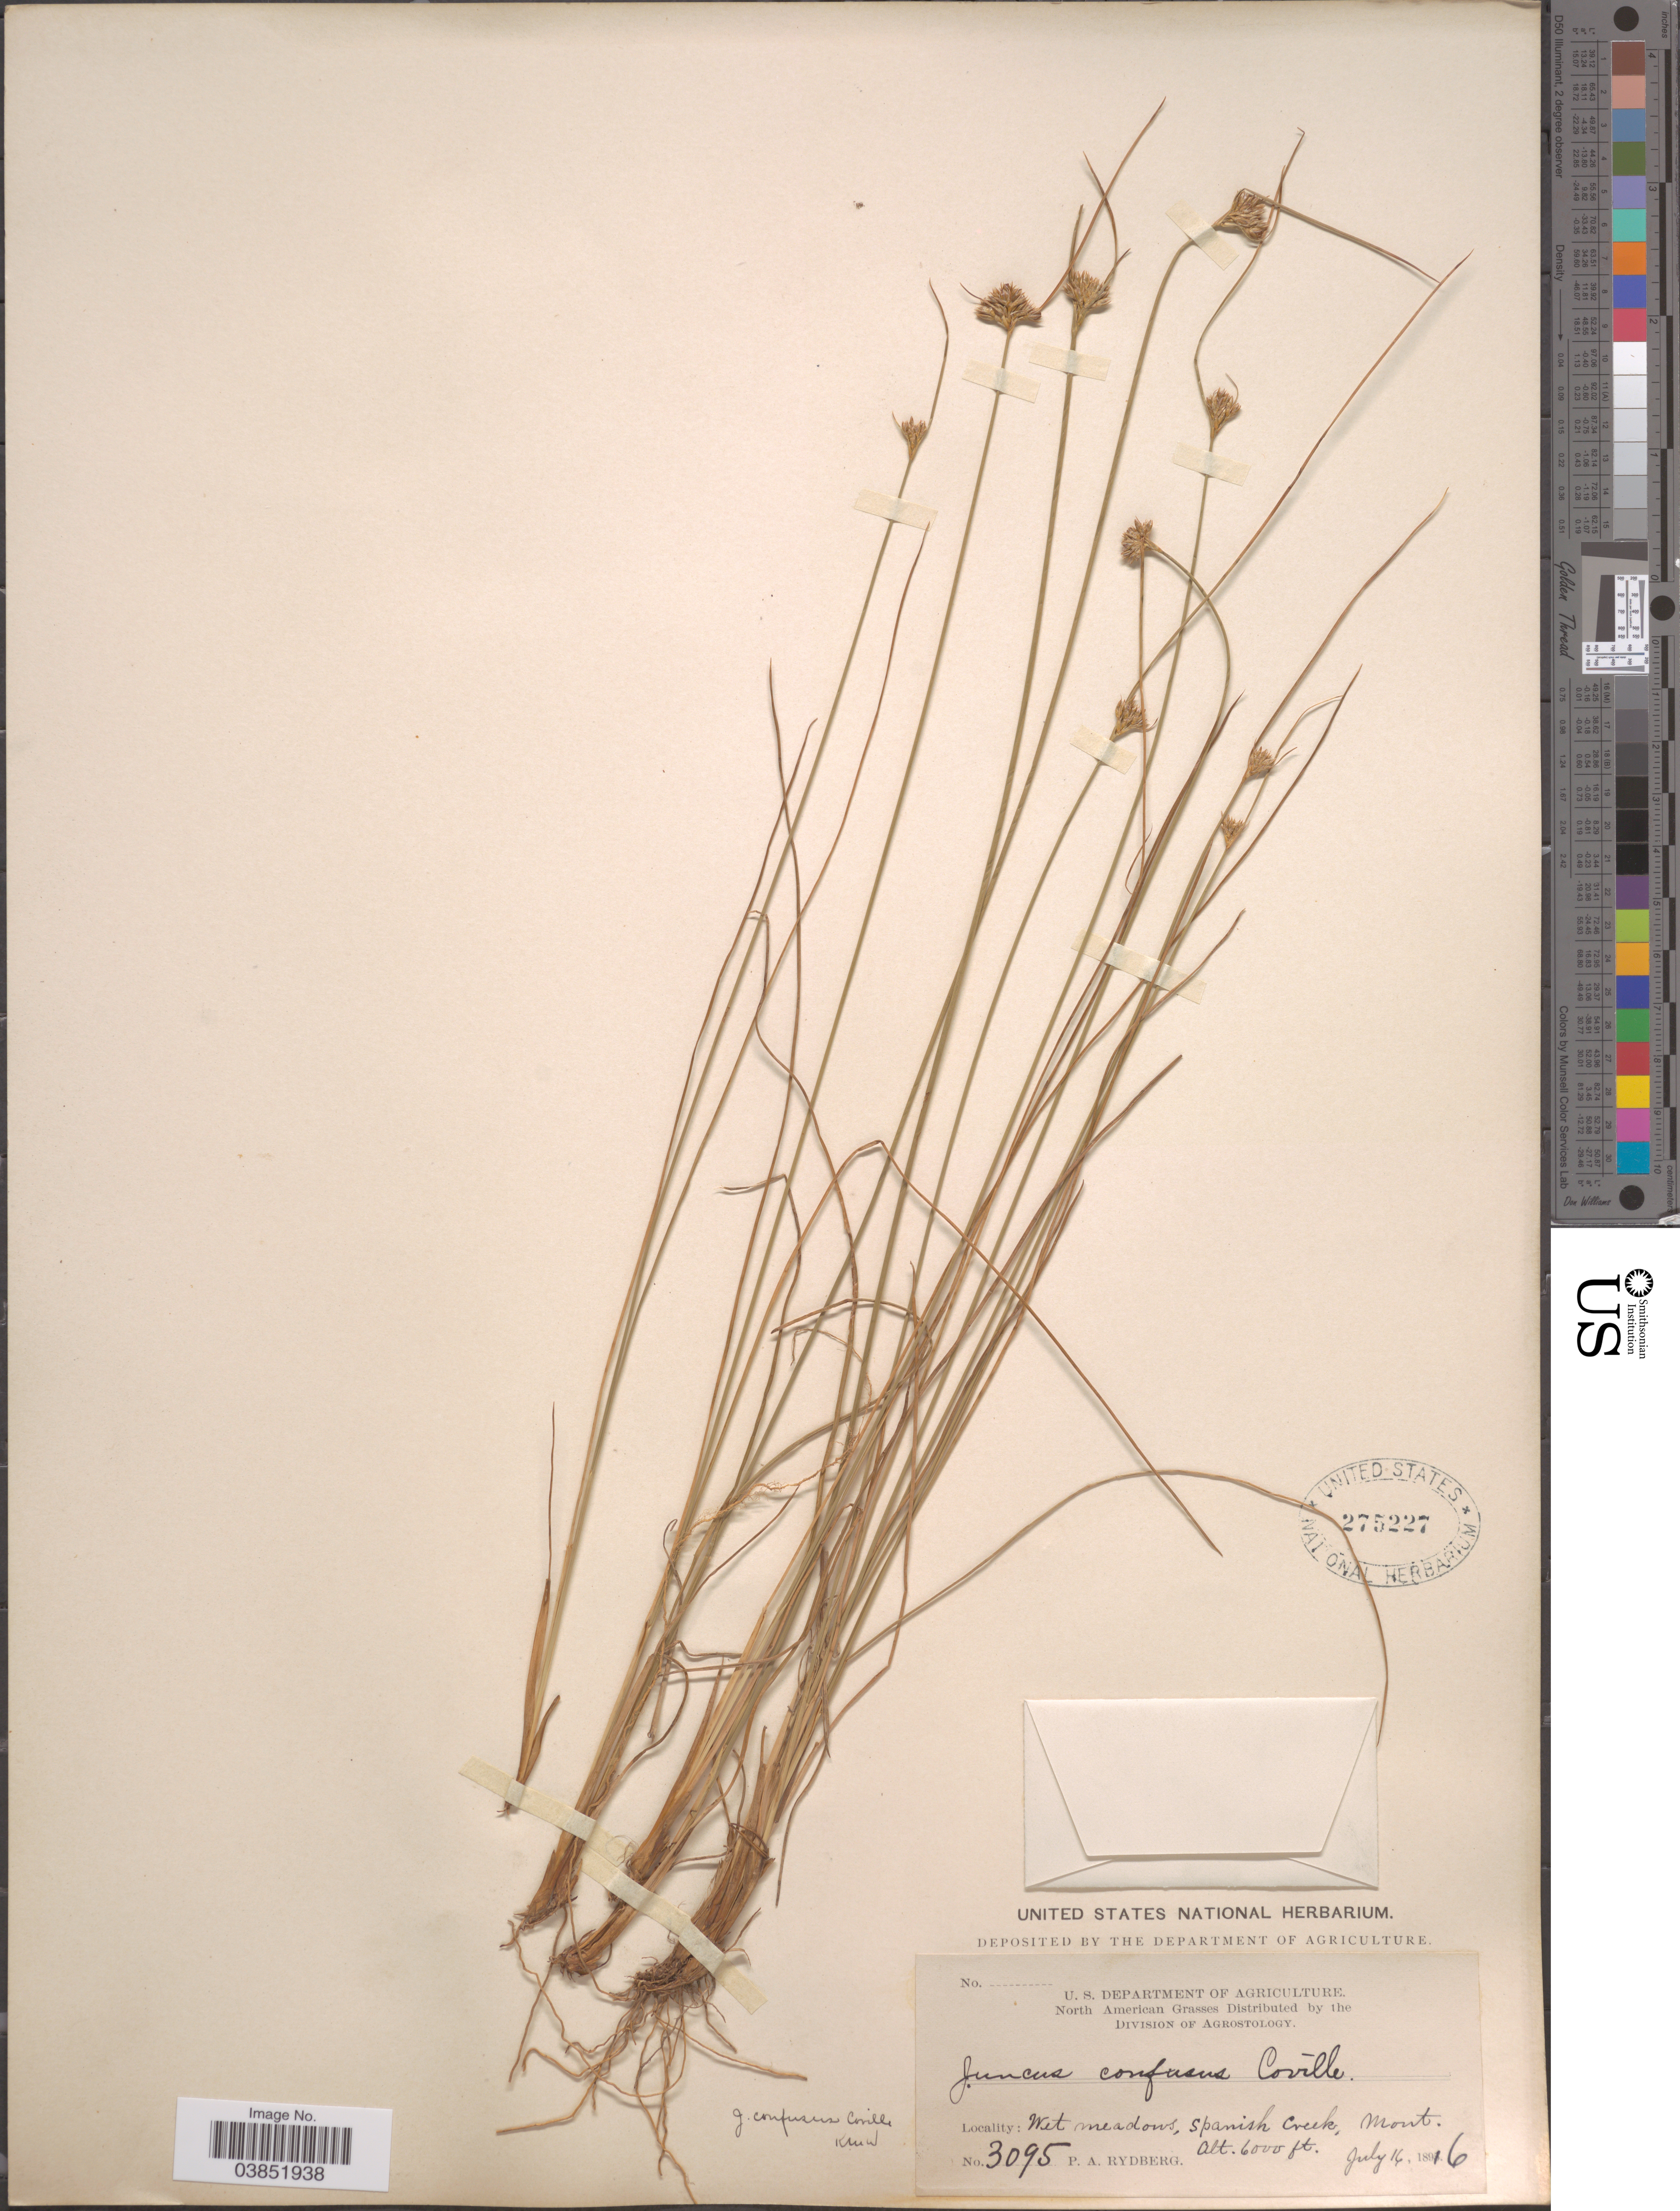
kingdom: Plantae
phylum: Tracheophyta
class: Liliopsida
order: Poales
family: Juncaceae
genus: Juncus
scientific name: Juncus confusus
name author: Coville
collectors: P. A. Rydberg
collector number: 3095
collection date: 1896-07-16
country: United States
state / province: Montana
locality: Wet meadows, Spanish Creek.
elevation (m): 1829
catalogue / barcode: US 275227